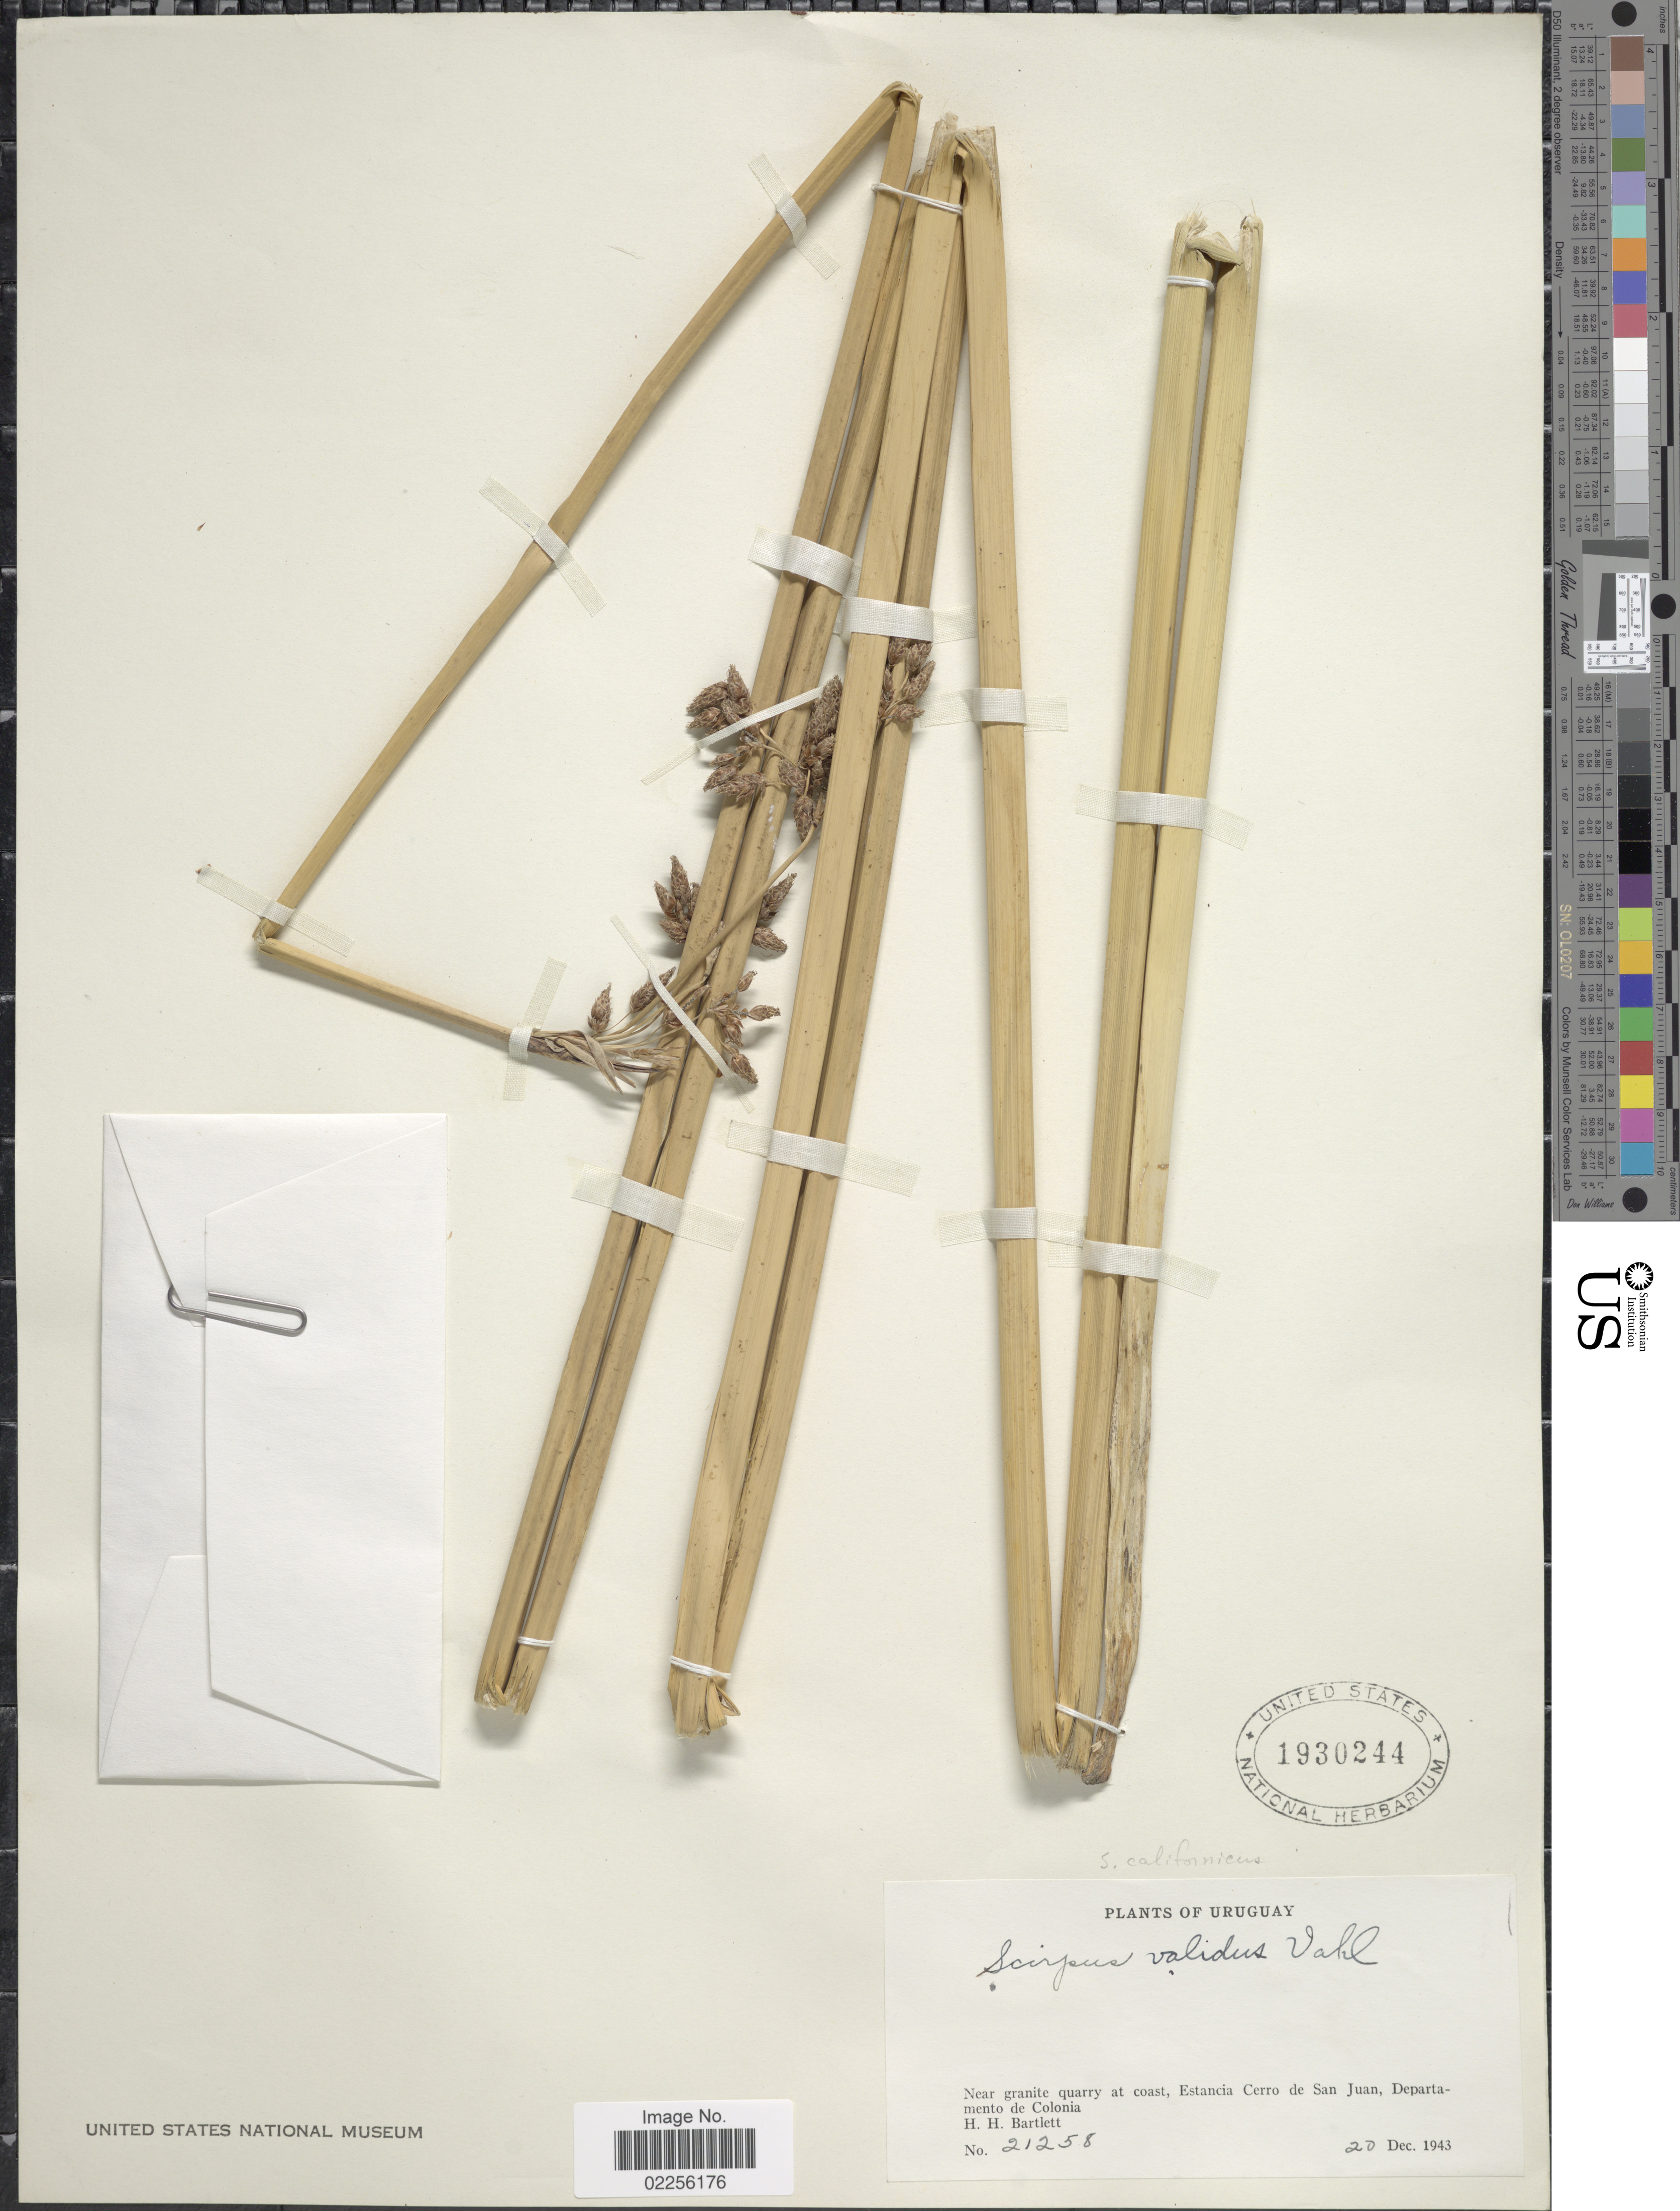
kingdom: Plantae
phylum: Tracheophyta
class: Liliopsida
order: Poales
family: Cyperaceae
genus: Schoenoplectus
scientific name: Schoenoplectus californicus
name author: (C.A. Mey.) Soják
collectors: H. H. Bartlett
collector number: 21258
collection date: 1943-12-20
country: Uruguay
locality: Near granite quarry at coast, Estancia Cerro de San Juan, Departmento de Colonia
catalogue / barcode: US 1930244